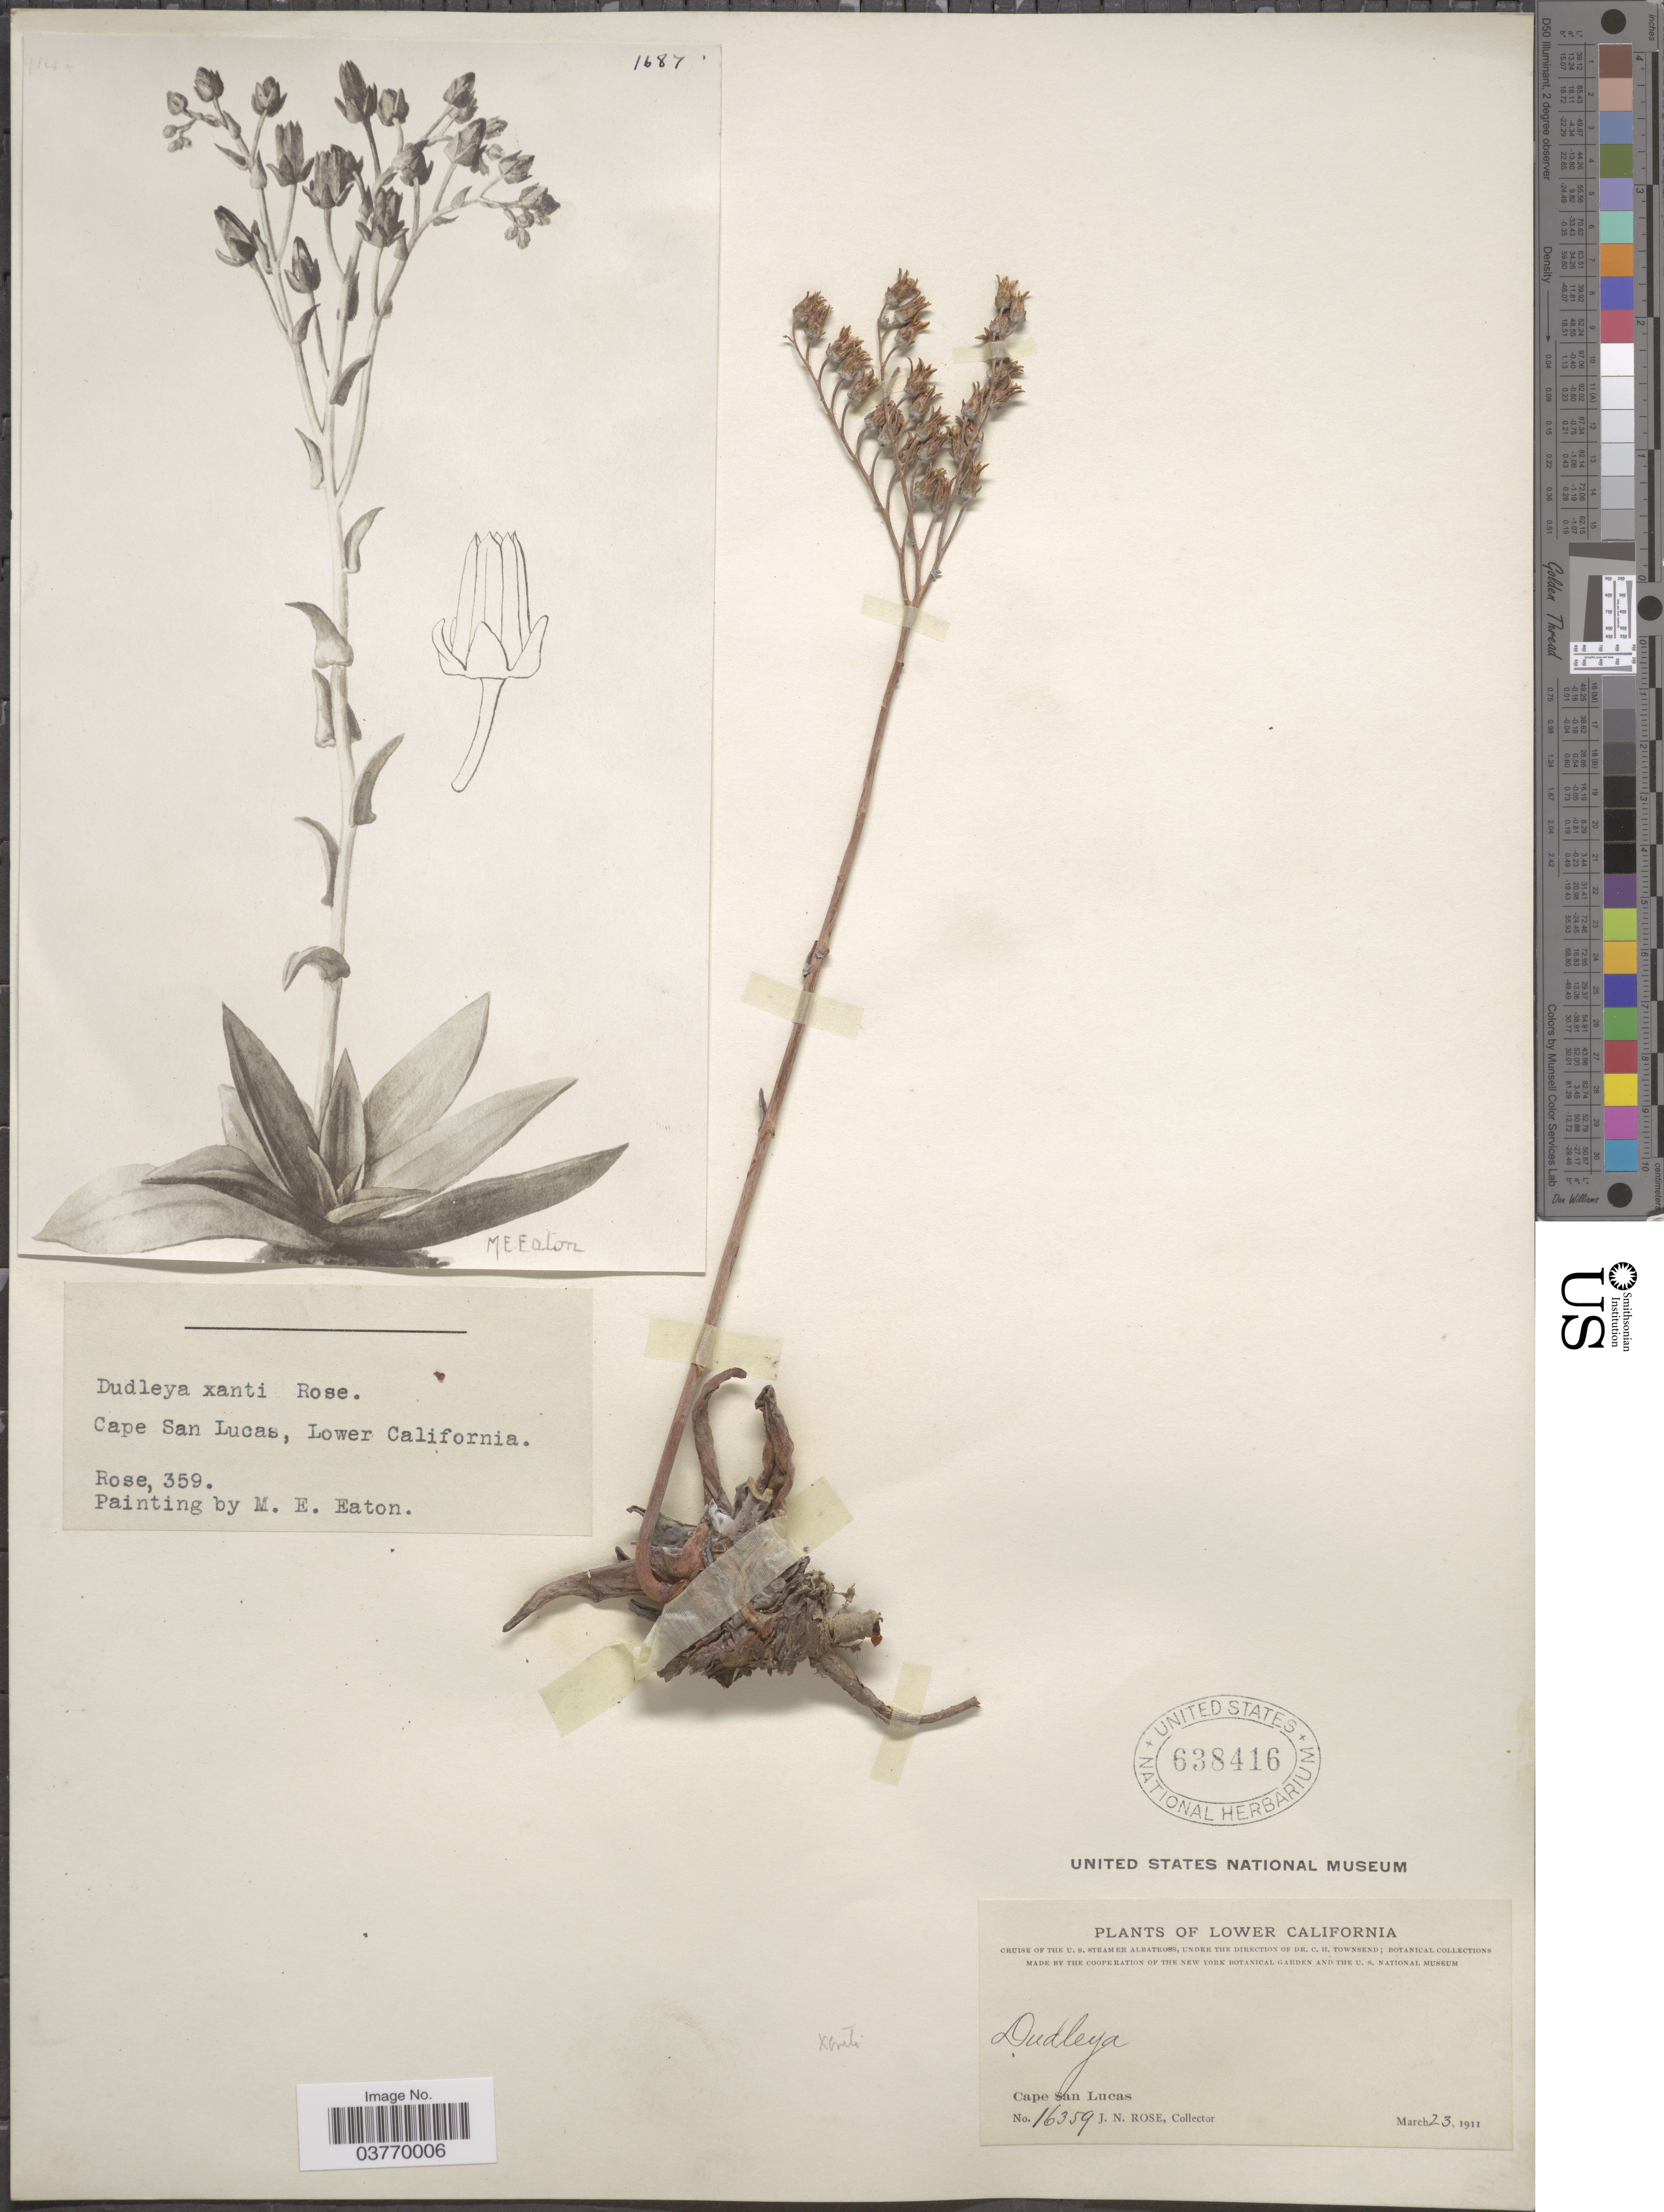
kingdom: Plantae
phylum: Tracheophyta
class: Magnoliopsida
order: Saxifragales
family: Crassulaceae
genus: Dudleya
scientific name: Dudleya xanti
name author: Rose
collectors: J. N. Rose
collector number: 16359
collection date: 1911-03-23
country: Mexico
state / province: Baja California Sur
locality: Lower Callifornia. Cape San Lucas.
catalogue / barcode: US 638416